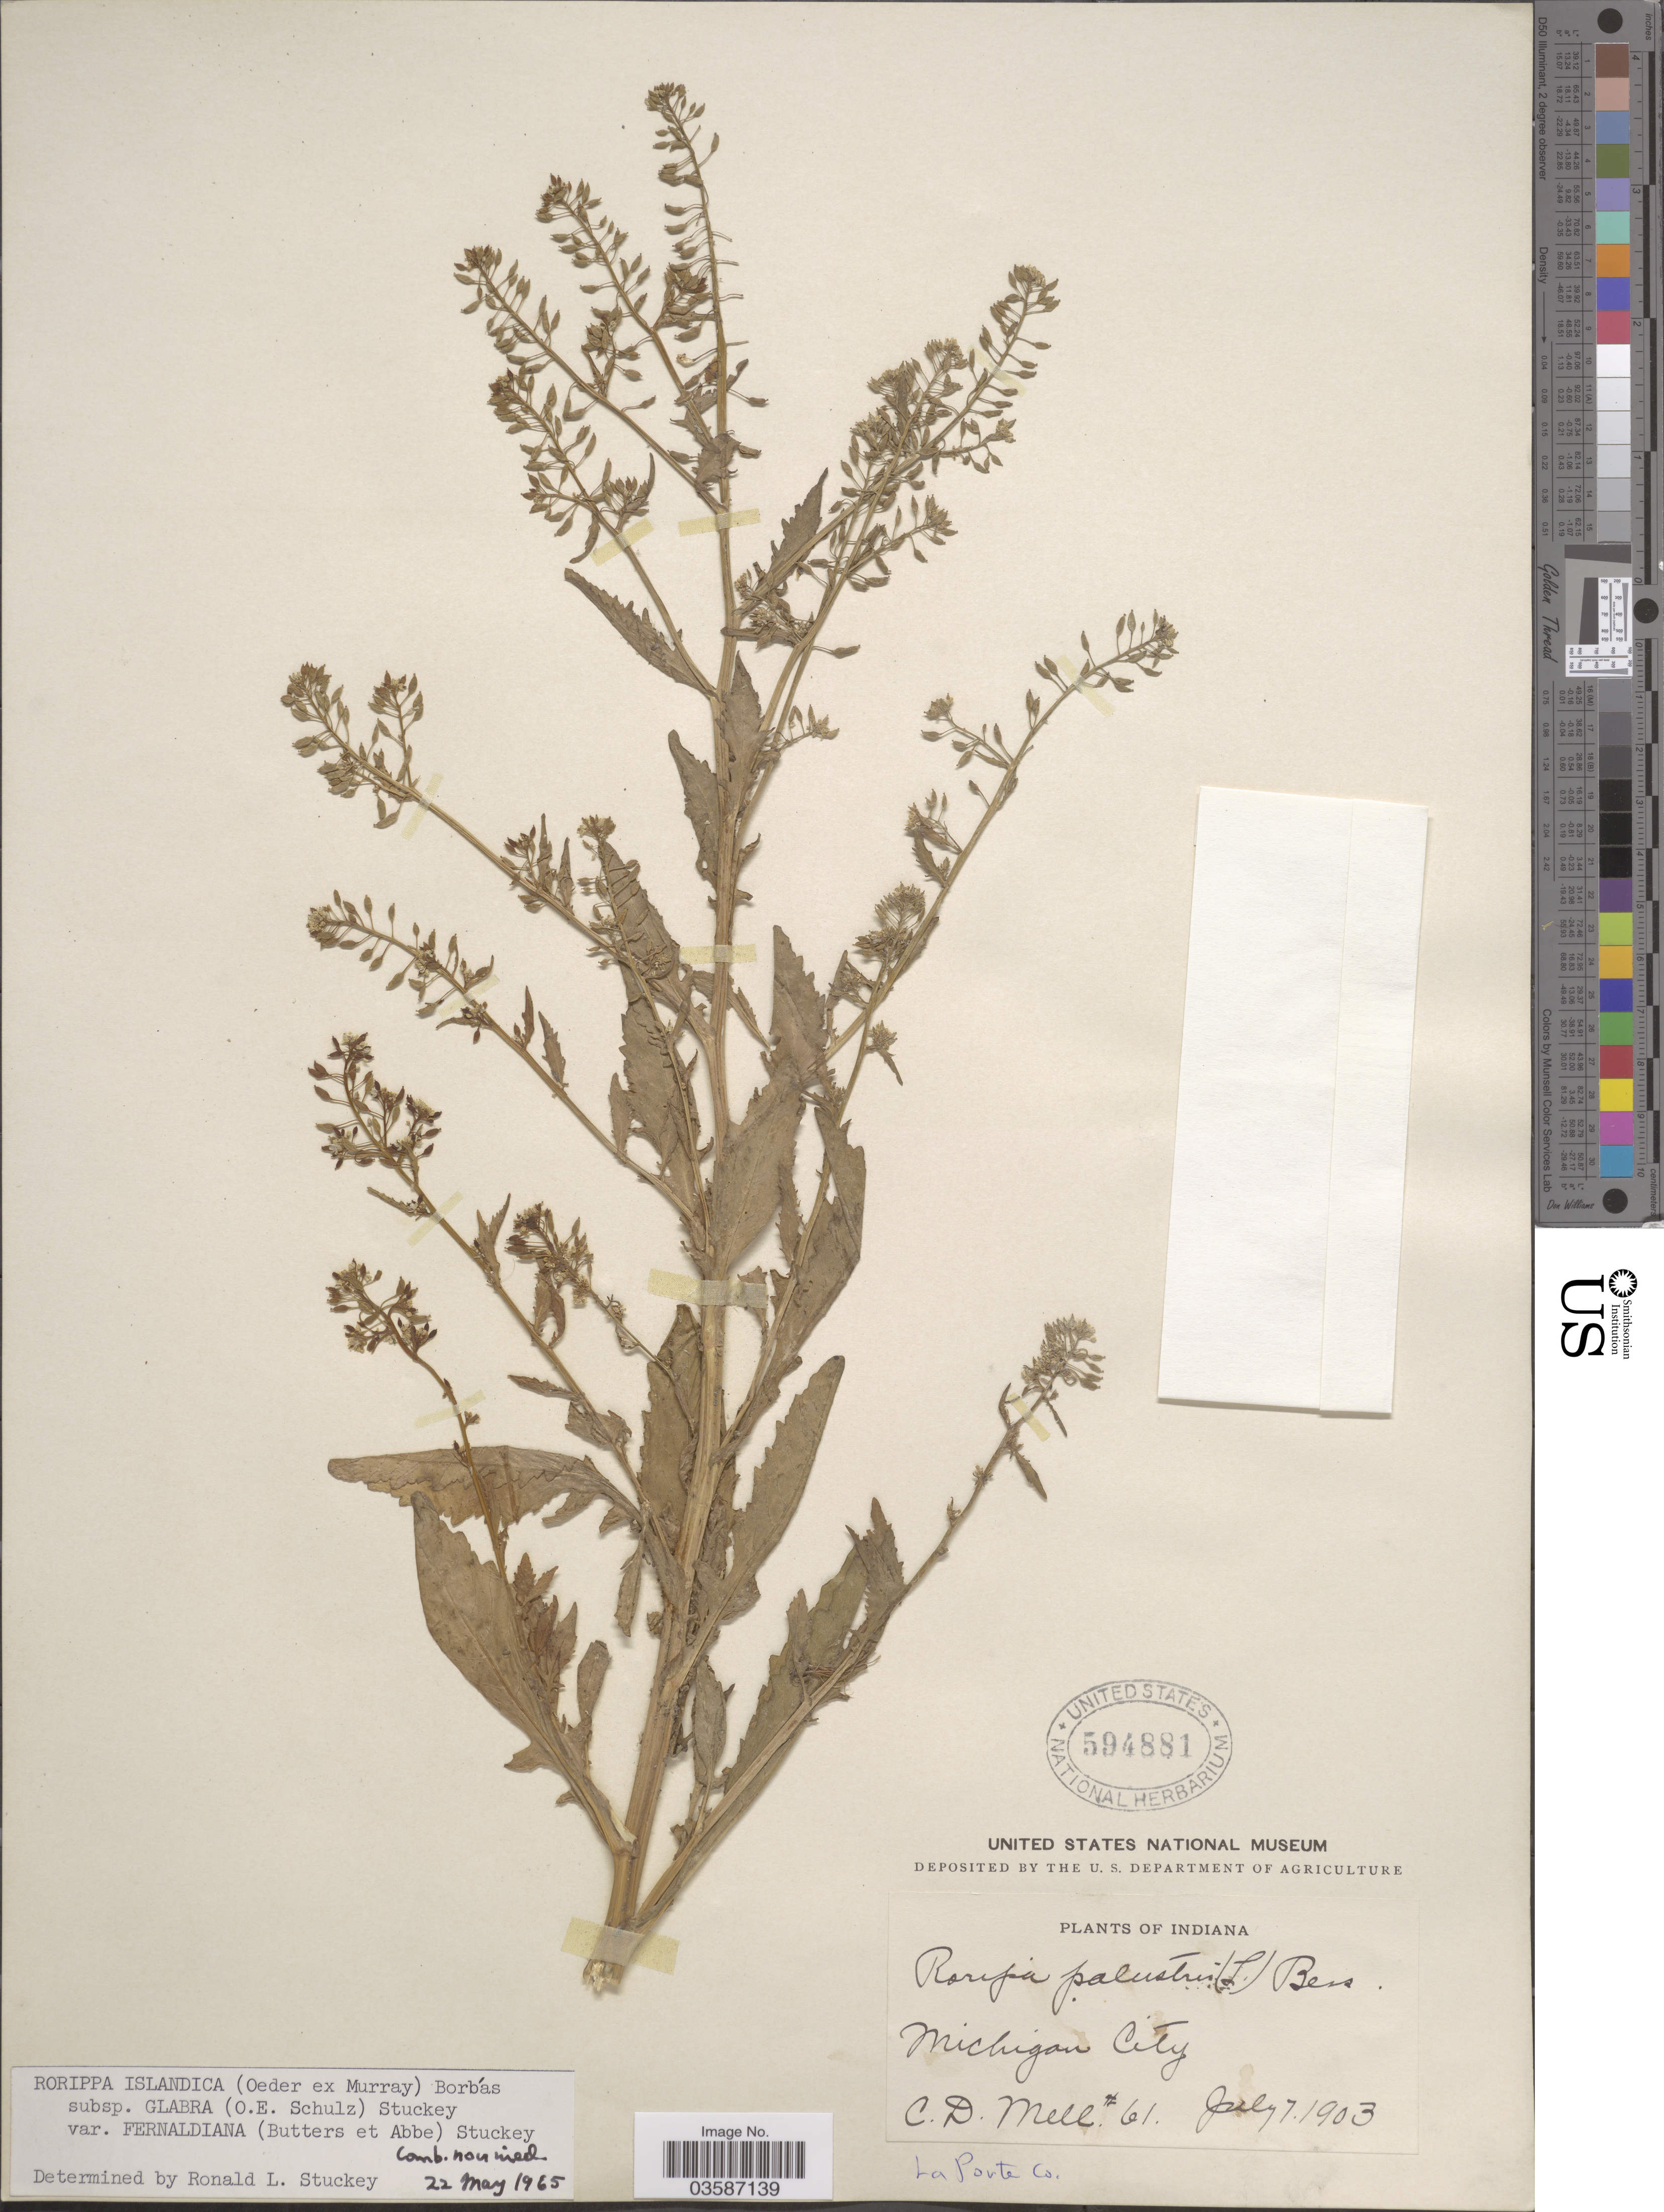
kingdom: Plantae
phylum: Tracheophyta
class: Magnoliopsida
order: Brassicales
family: Brassicaceae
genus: Rorippa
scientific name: Rorippa islandica var. fernaldiana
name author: Butters & Abbe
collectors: C. D. Mell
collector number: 61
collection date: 1903-07-07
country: United States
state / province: Indiana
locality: Michigan City. La Porte Co.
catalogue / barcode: US 594881